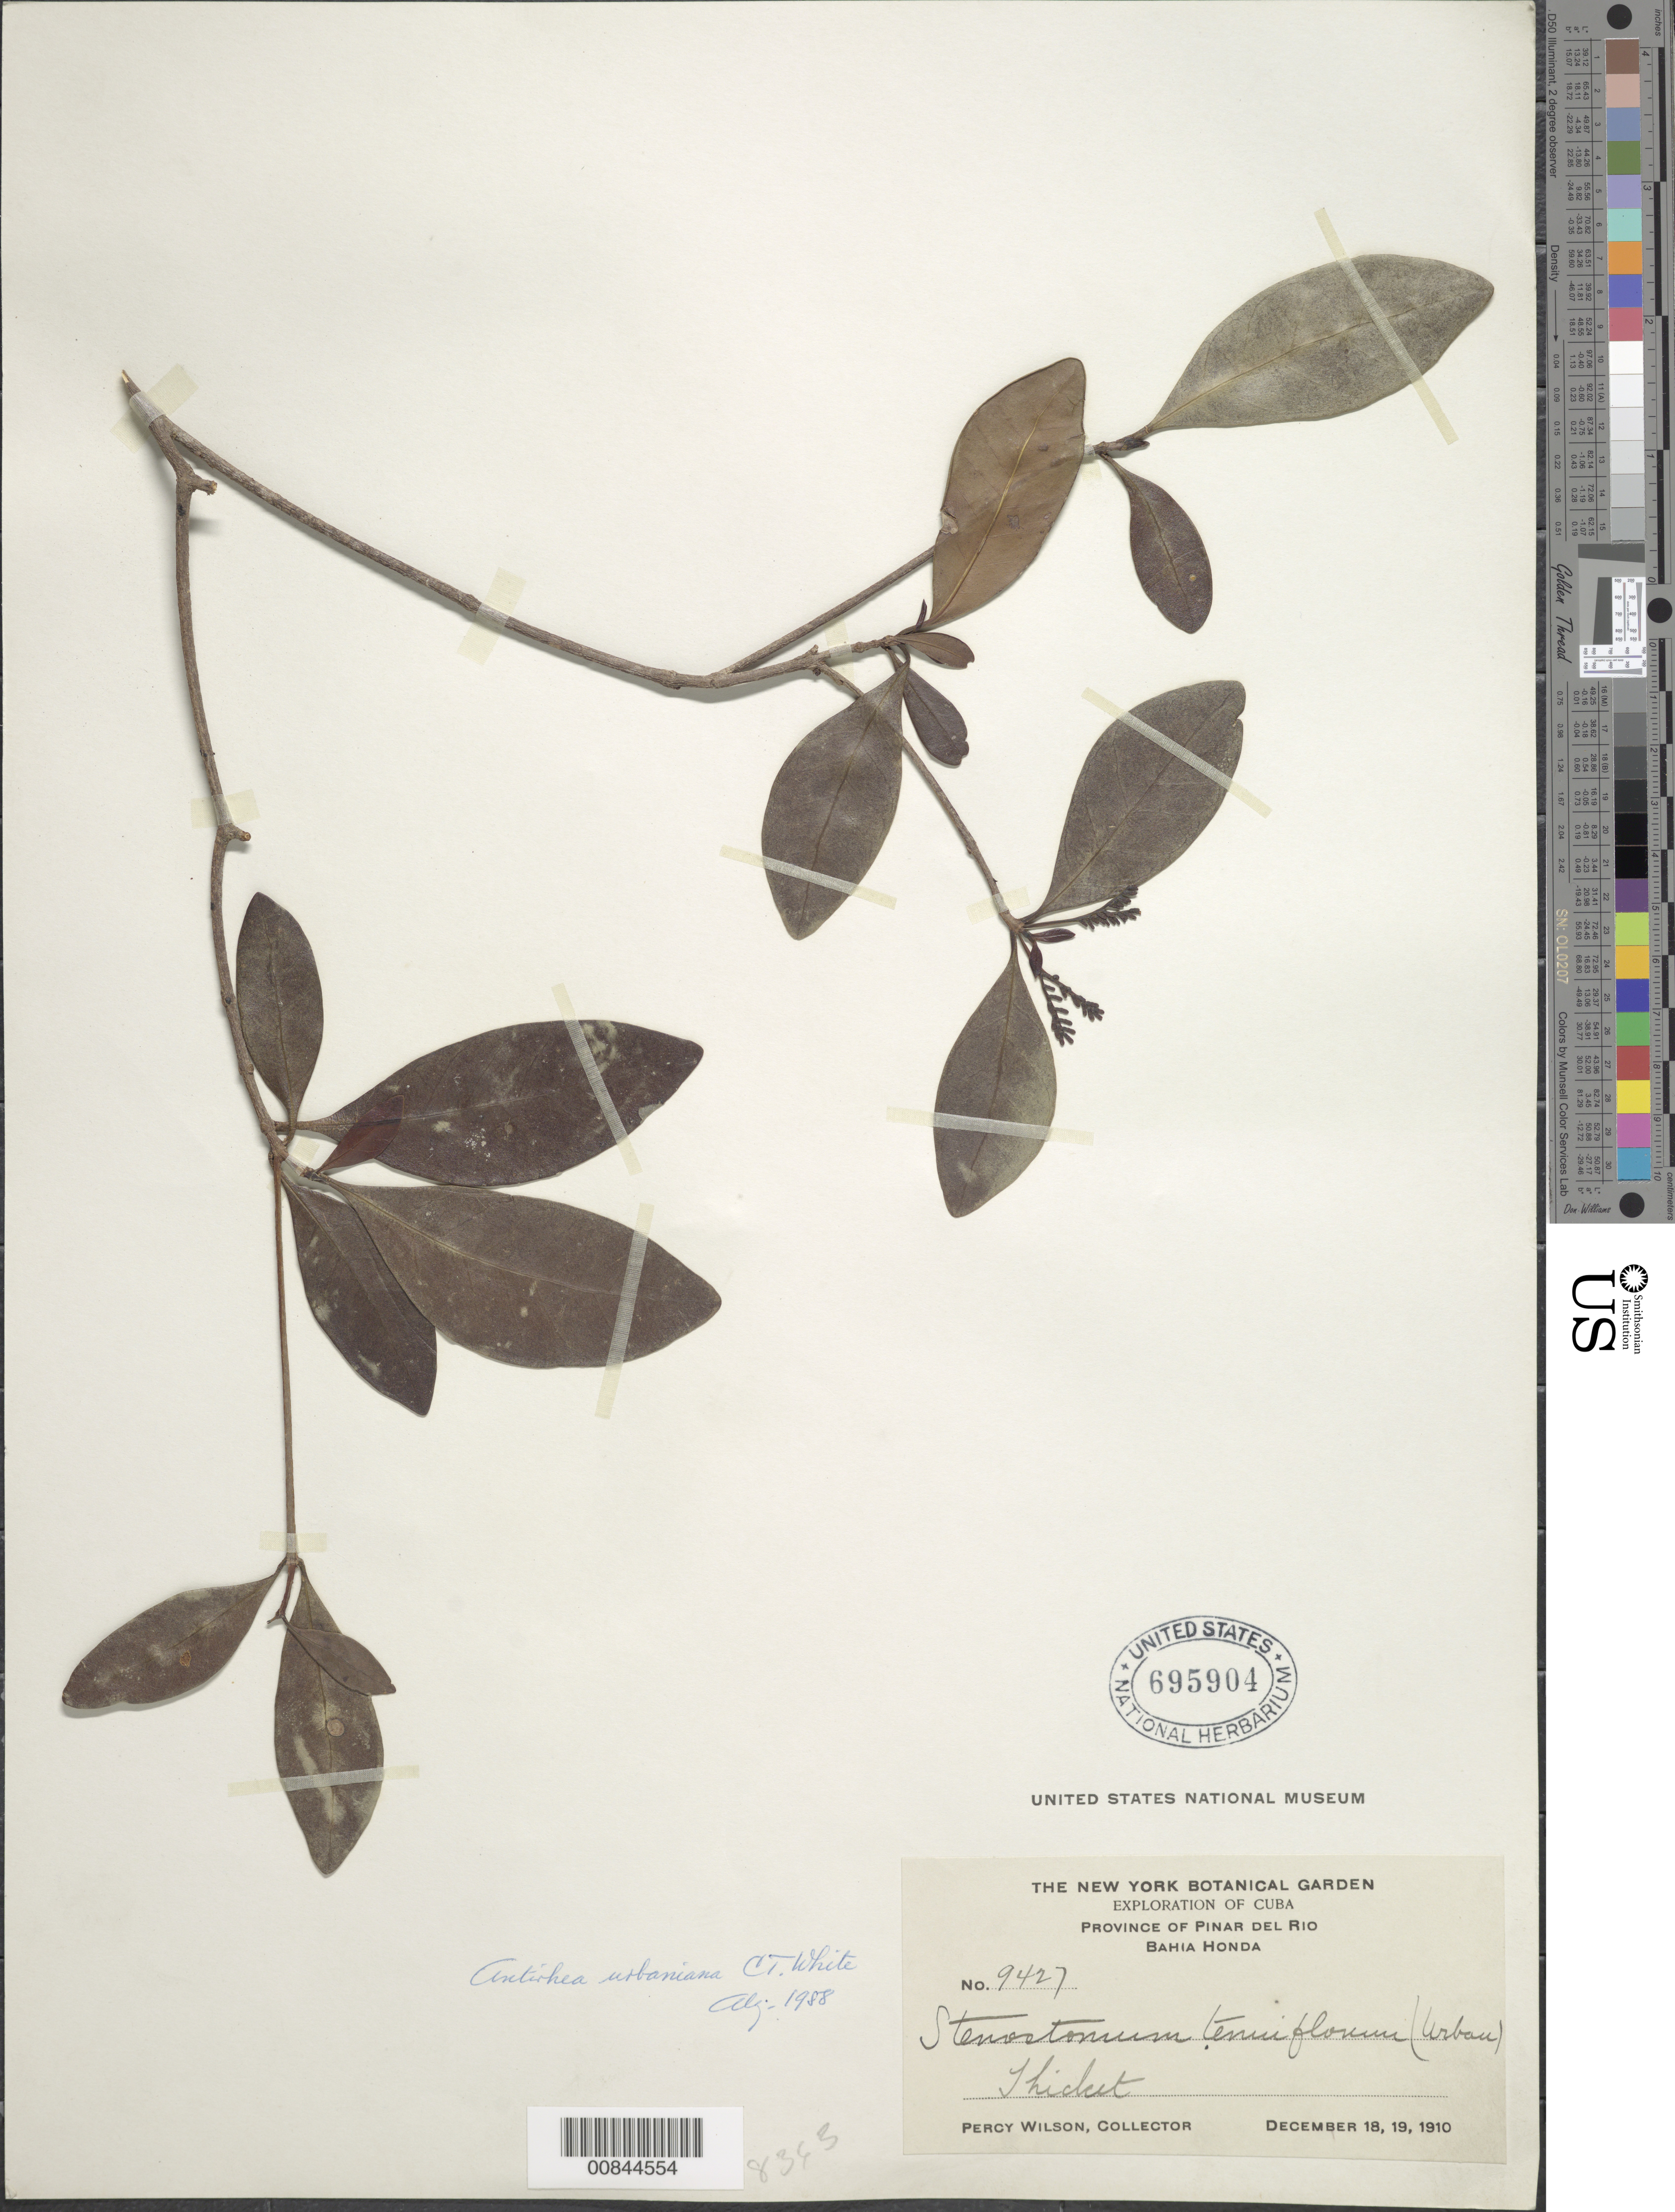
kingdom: Plantae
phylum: Tracheophyta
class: Magnoliopsida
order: Gentianales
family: Rubiaceae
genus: Stenostomum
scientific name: Stenostomum urbanianum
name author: (C.T. White) Borhidi & Fernández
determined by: Liogier, Alain H.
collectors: P. Wilson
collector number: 9427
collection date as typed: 18 Dec 1910 to 19 Dec 1910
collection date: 1910-12-18/1910-12-19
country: Cuba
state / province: Pinar del Río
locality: Bahia Honda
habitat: Thicket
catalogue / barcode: US 695904